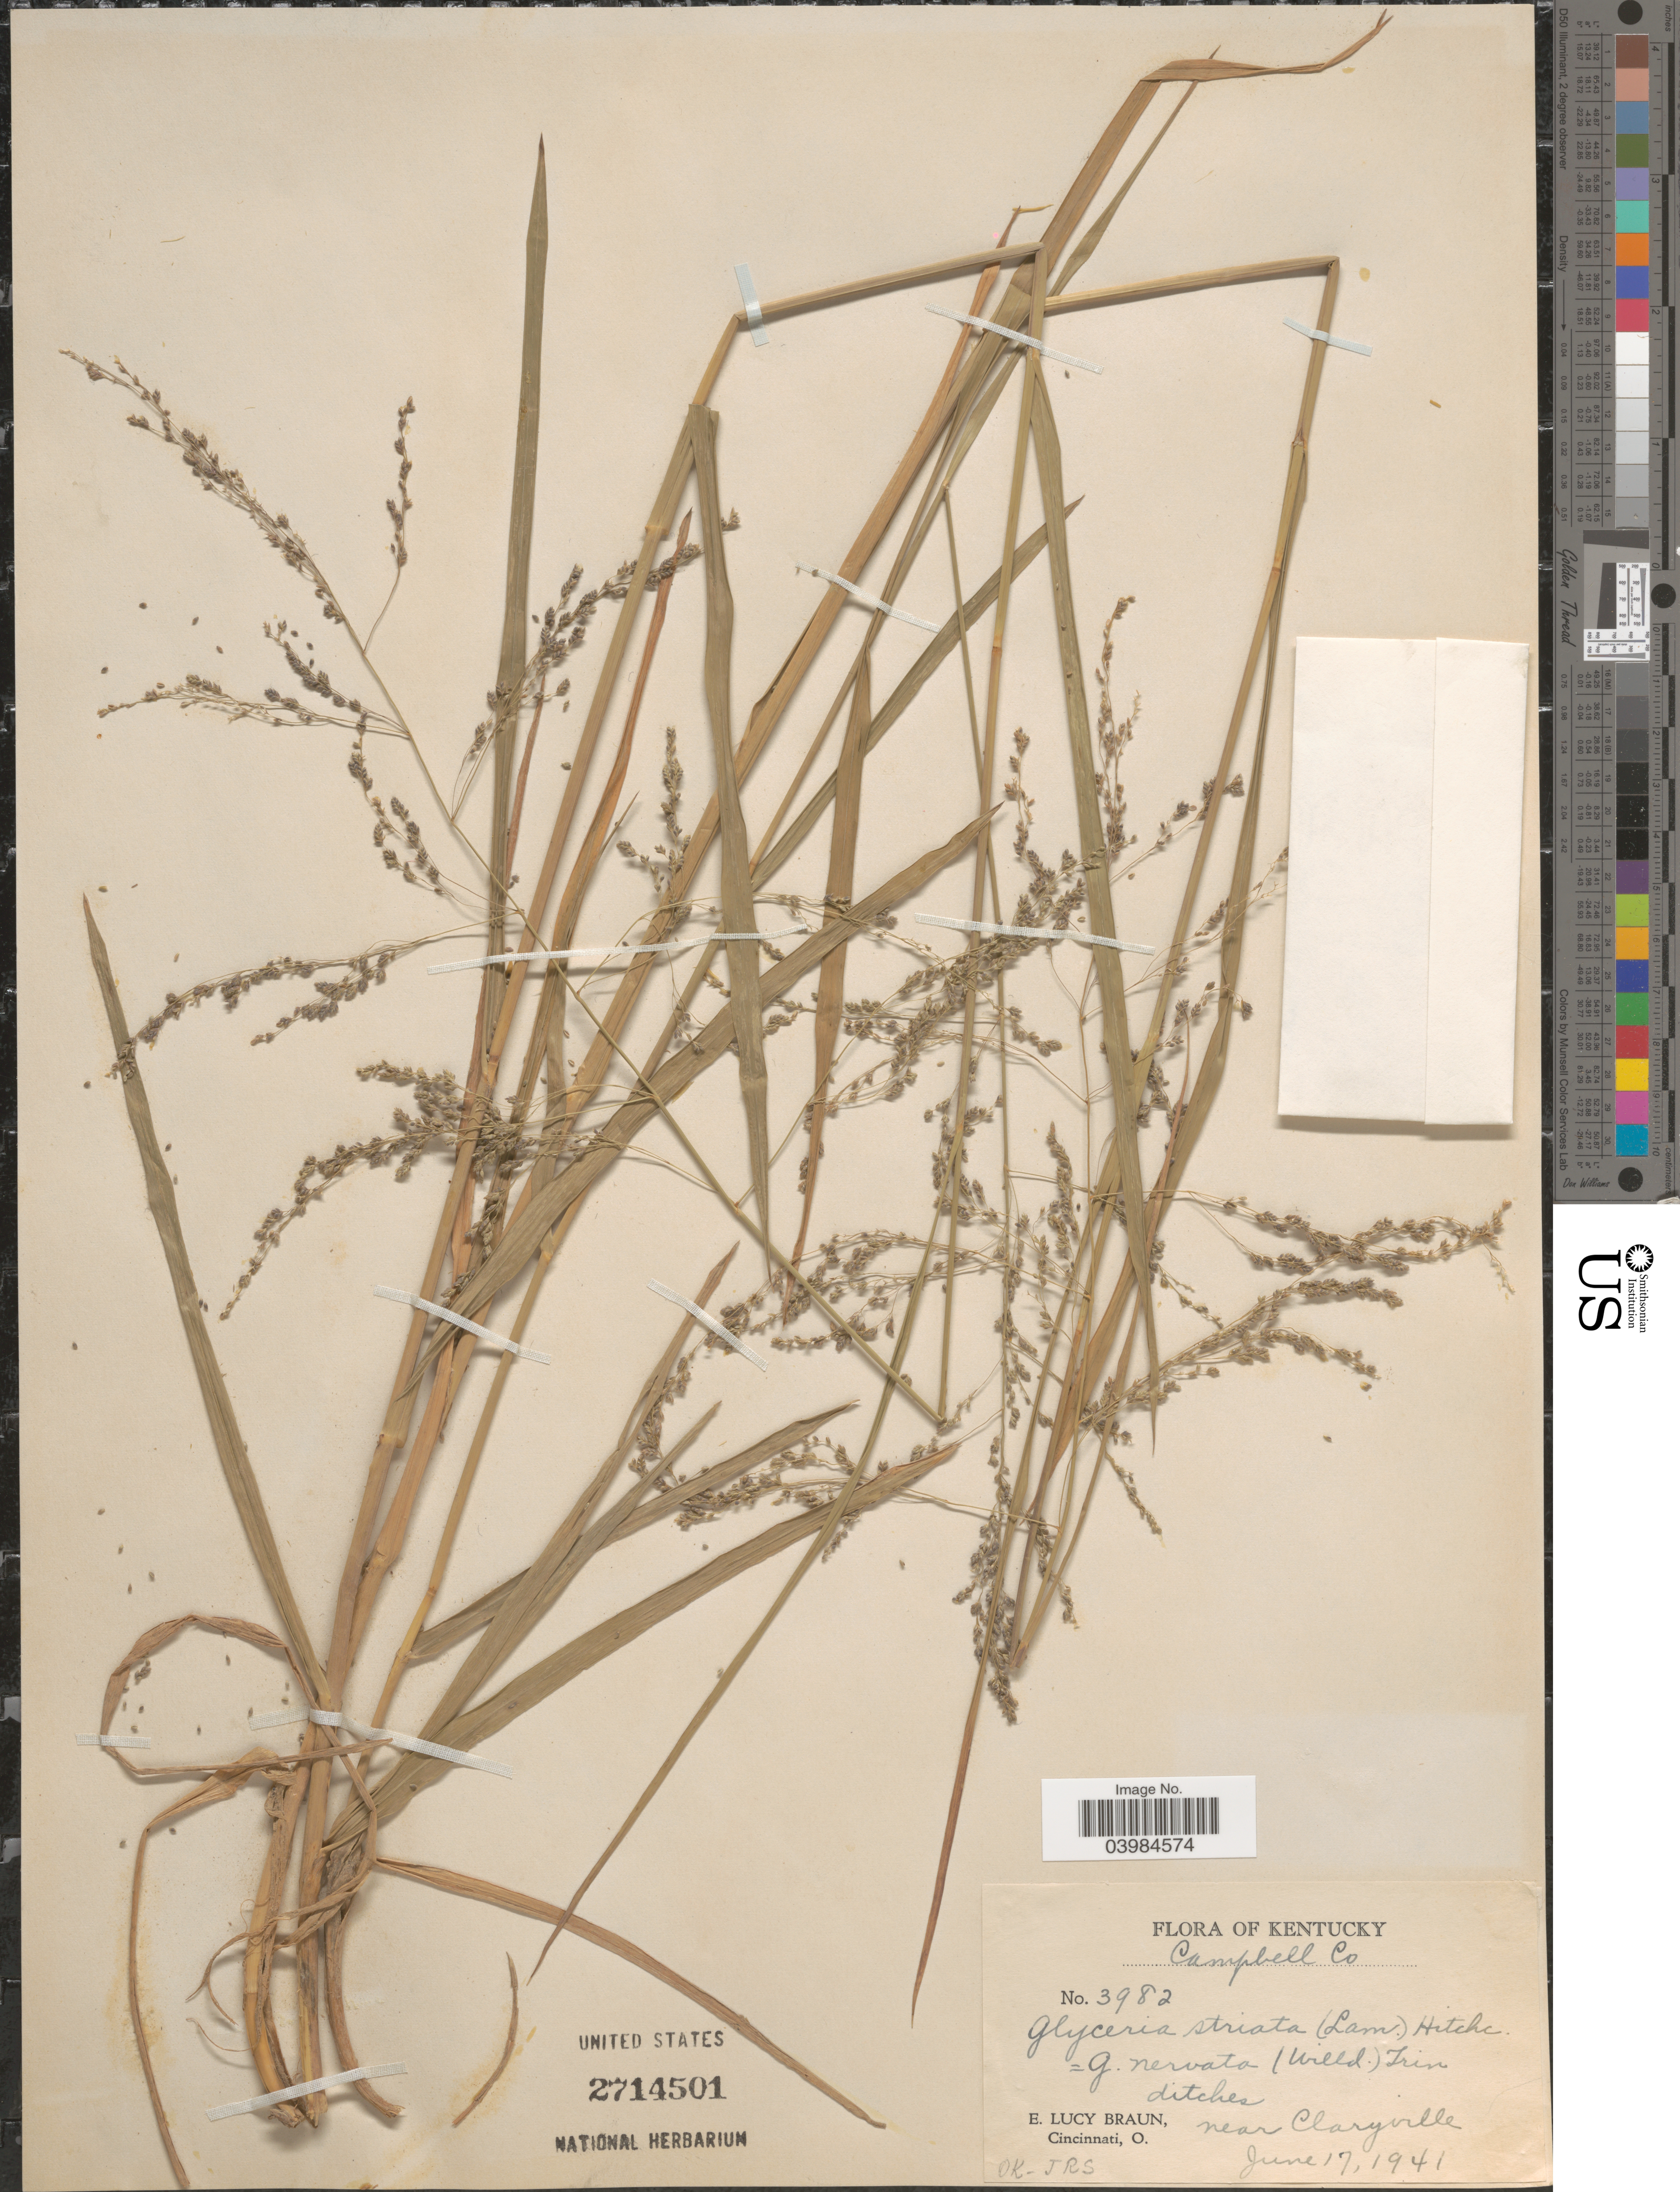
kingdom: Plantae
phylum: Tracheophyta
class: Liliopsida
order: Poales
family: Poaceae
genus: Glyceria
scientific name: Glyceria striata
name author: (Lam.) Hitchc.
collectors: E. L. Braun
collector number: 3982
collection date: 1941-06-17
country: United States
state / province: Kentucky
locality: Campbell Co. near Claryville.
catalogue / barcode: US 2714501